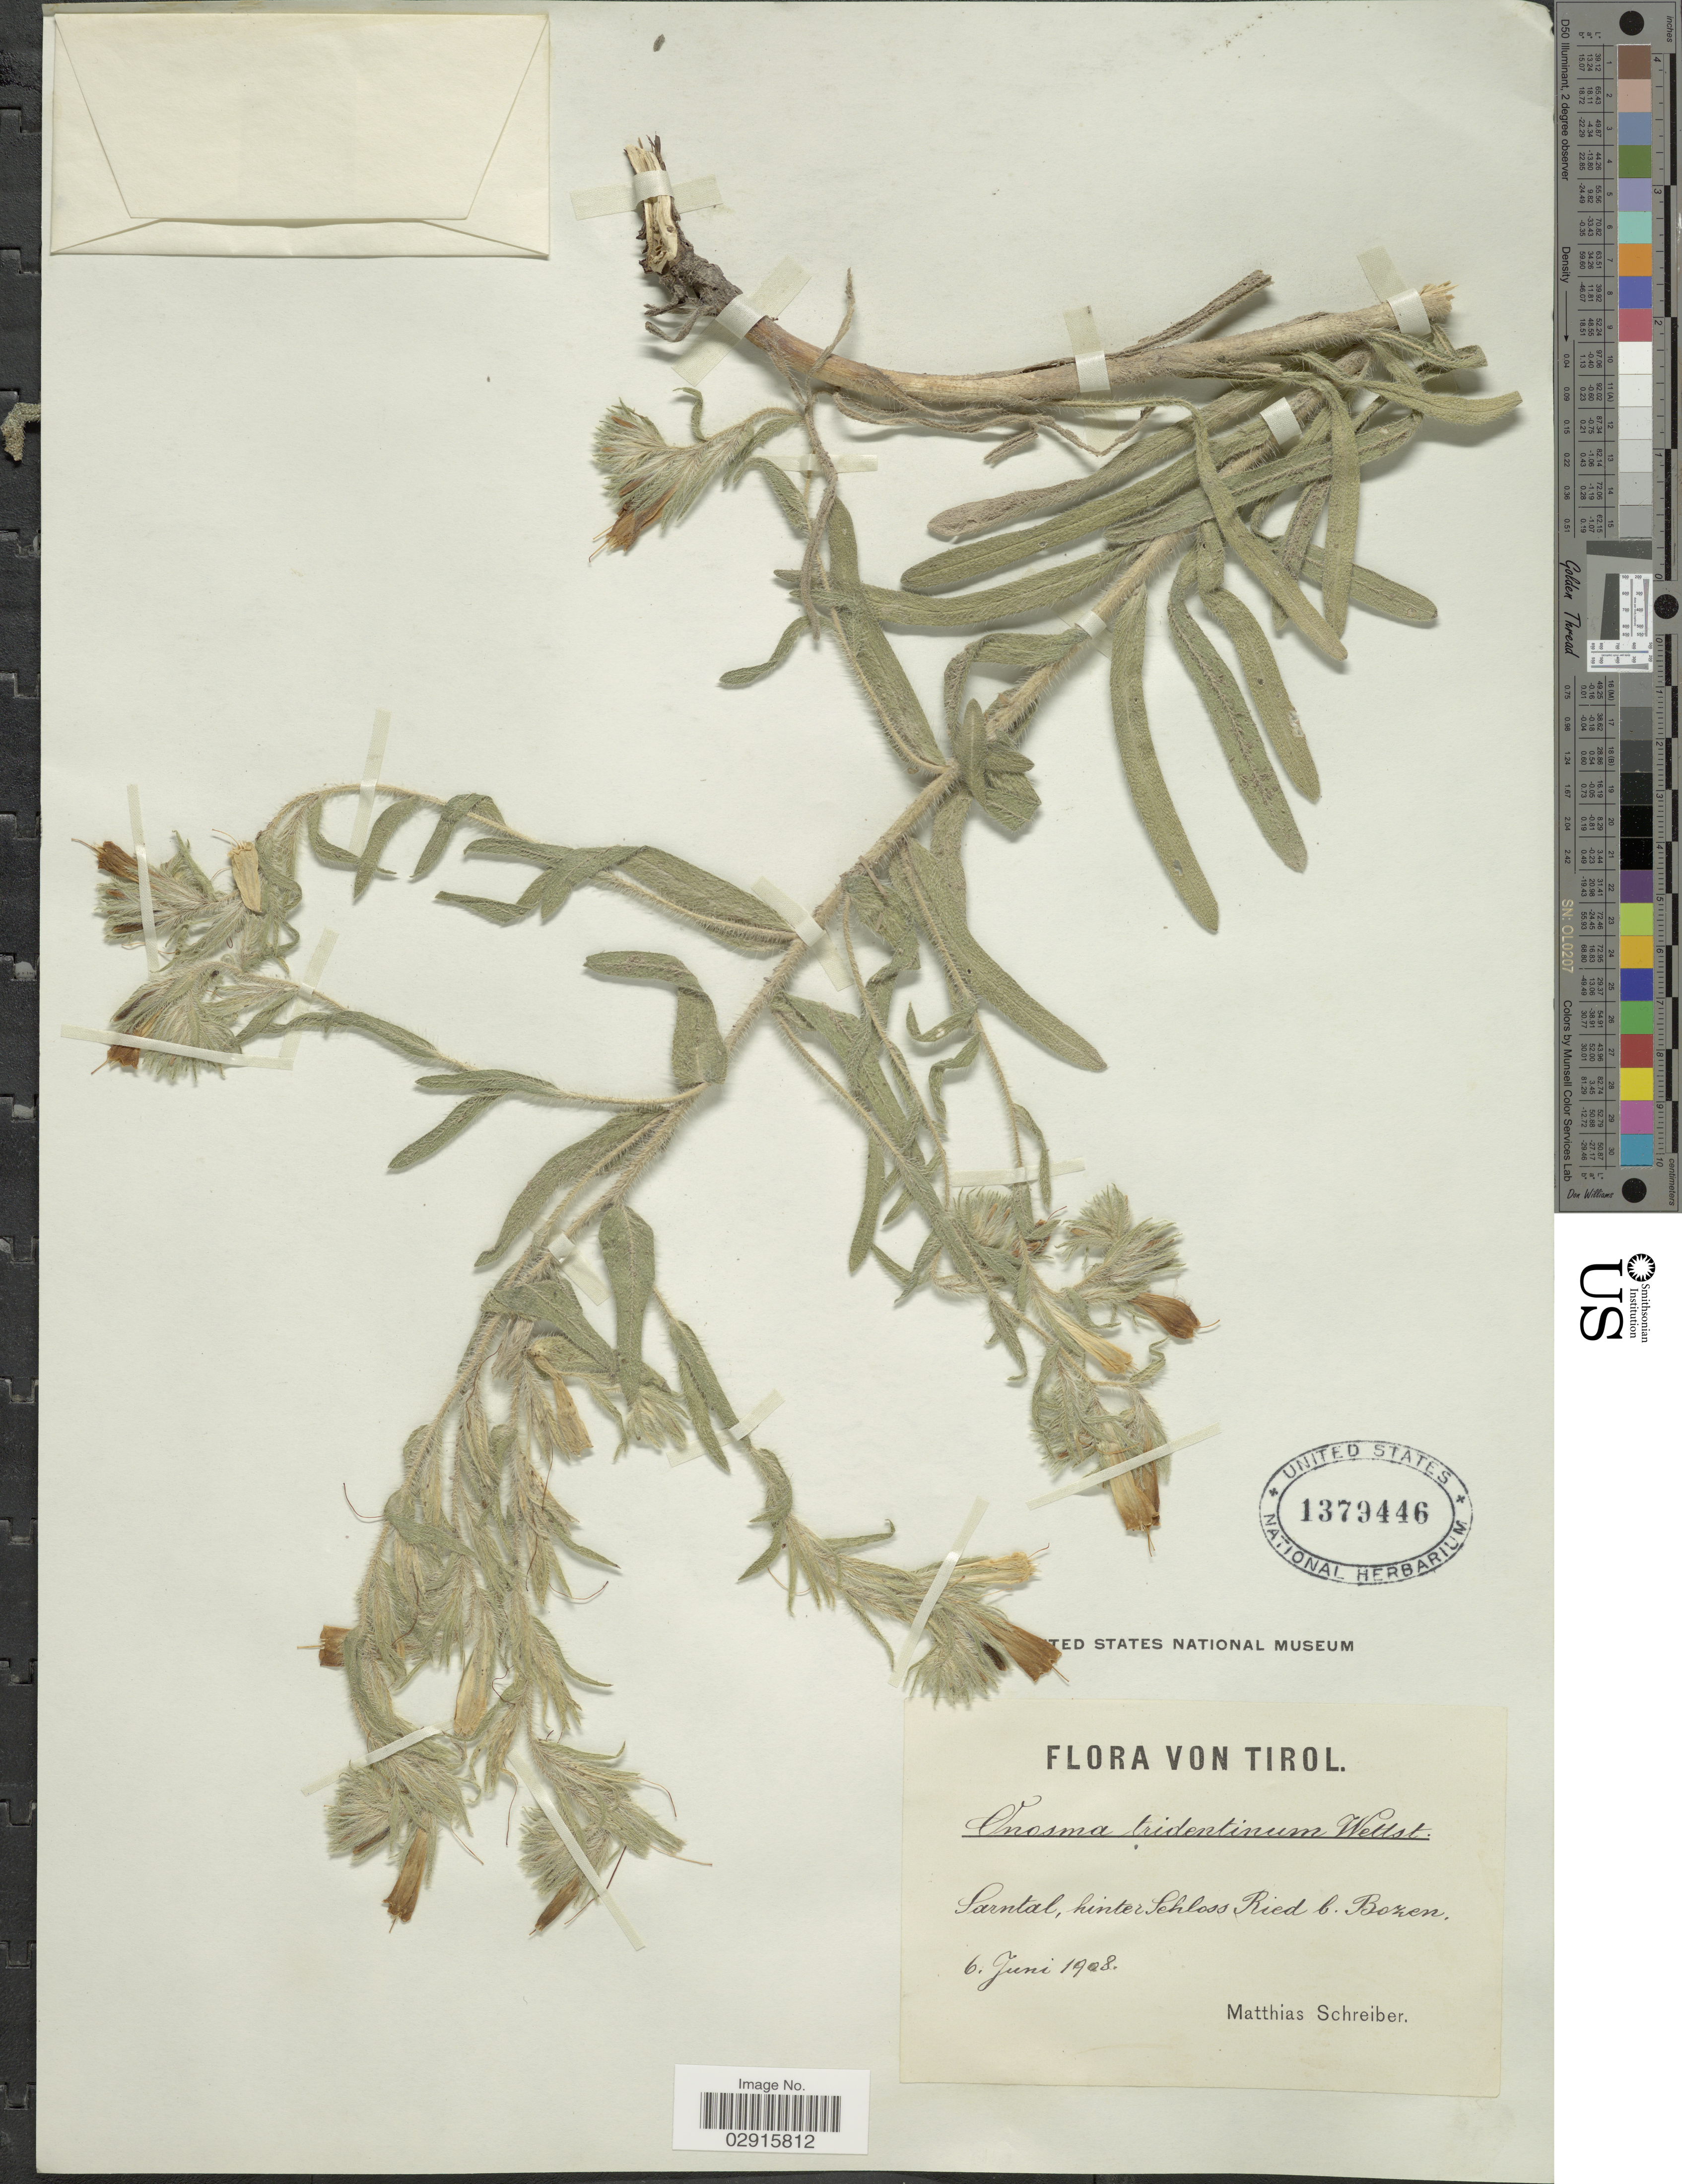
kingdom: Plantae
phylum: Tracheophyta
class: Magnoliopsida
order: Boraginales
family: Boraginaceae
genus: Onosma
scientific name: Onosma tridentina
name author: Wettst.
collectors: M. Schreiber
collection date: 1908-06-06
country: Austria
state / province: Tirol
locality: Sarntal, hinter Schloss Ried b. Bozen.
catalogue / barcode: US 1379446